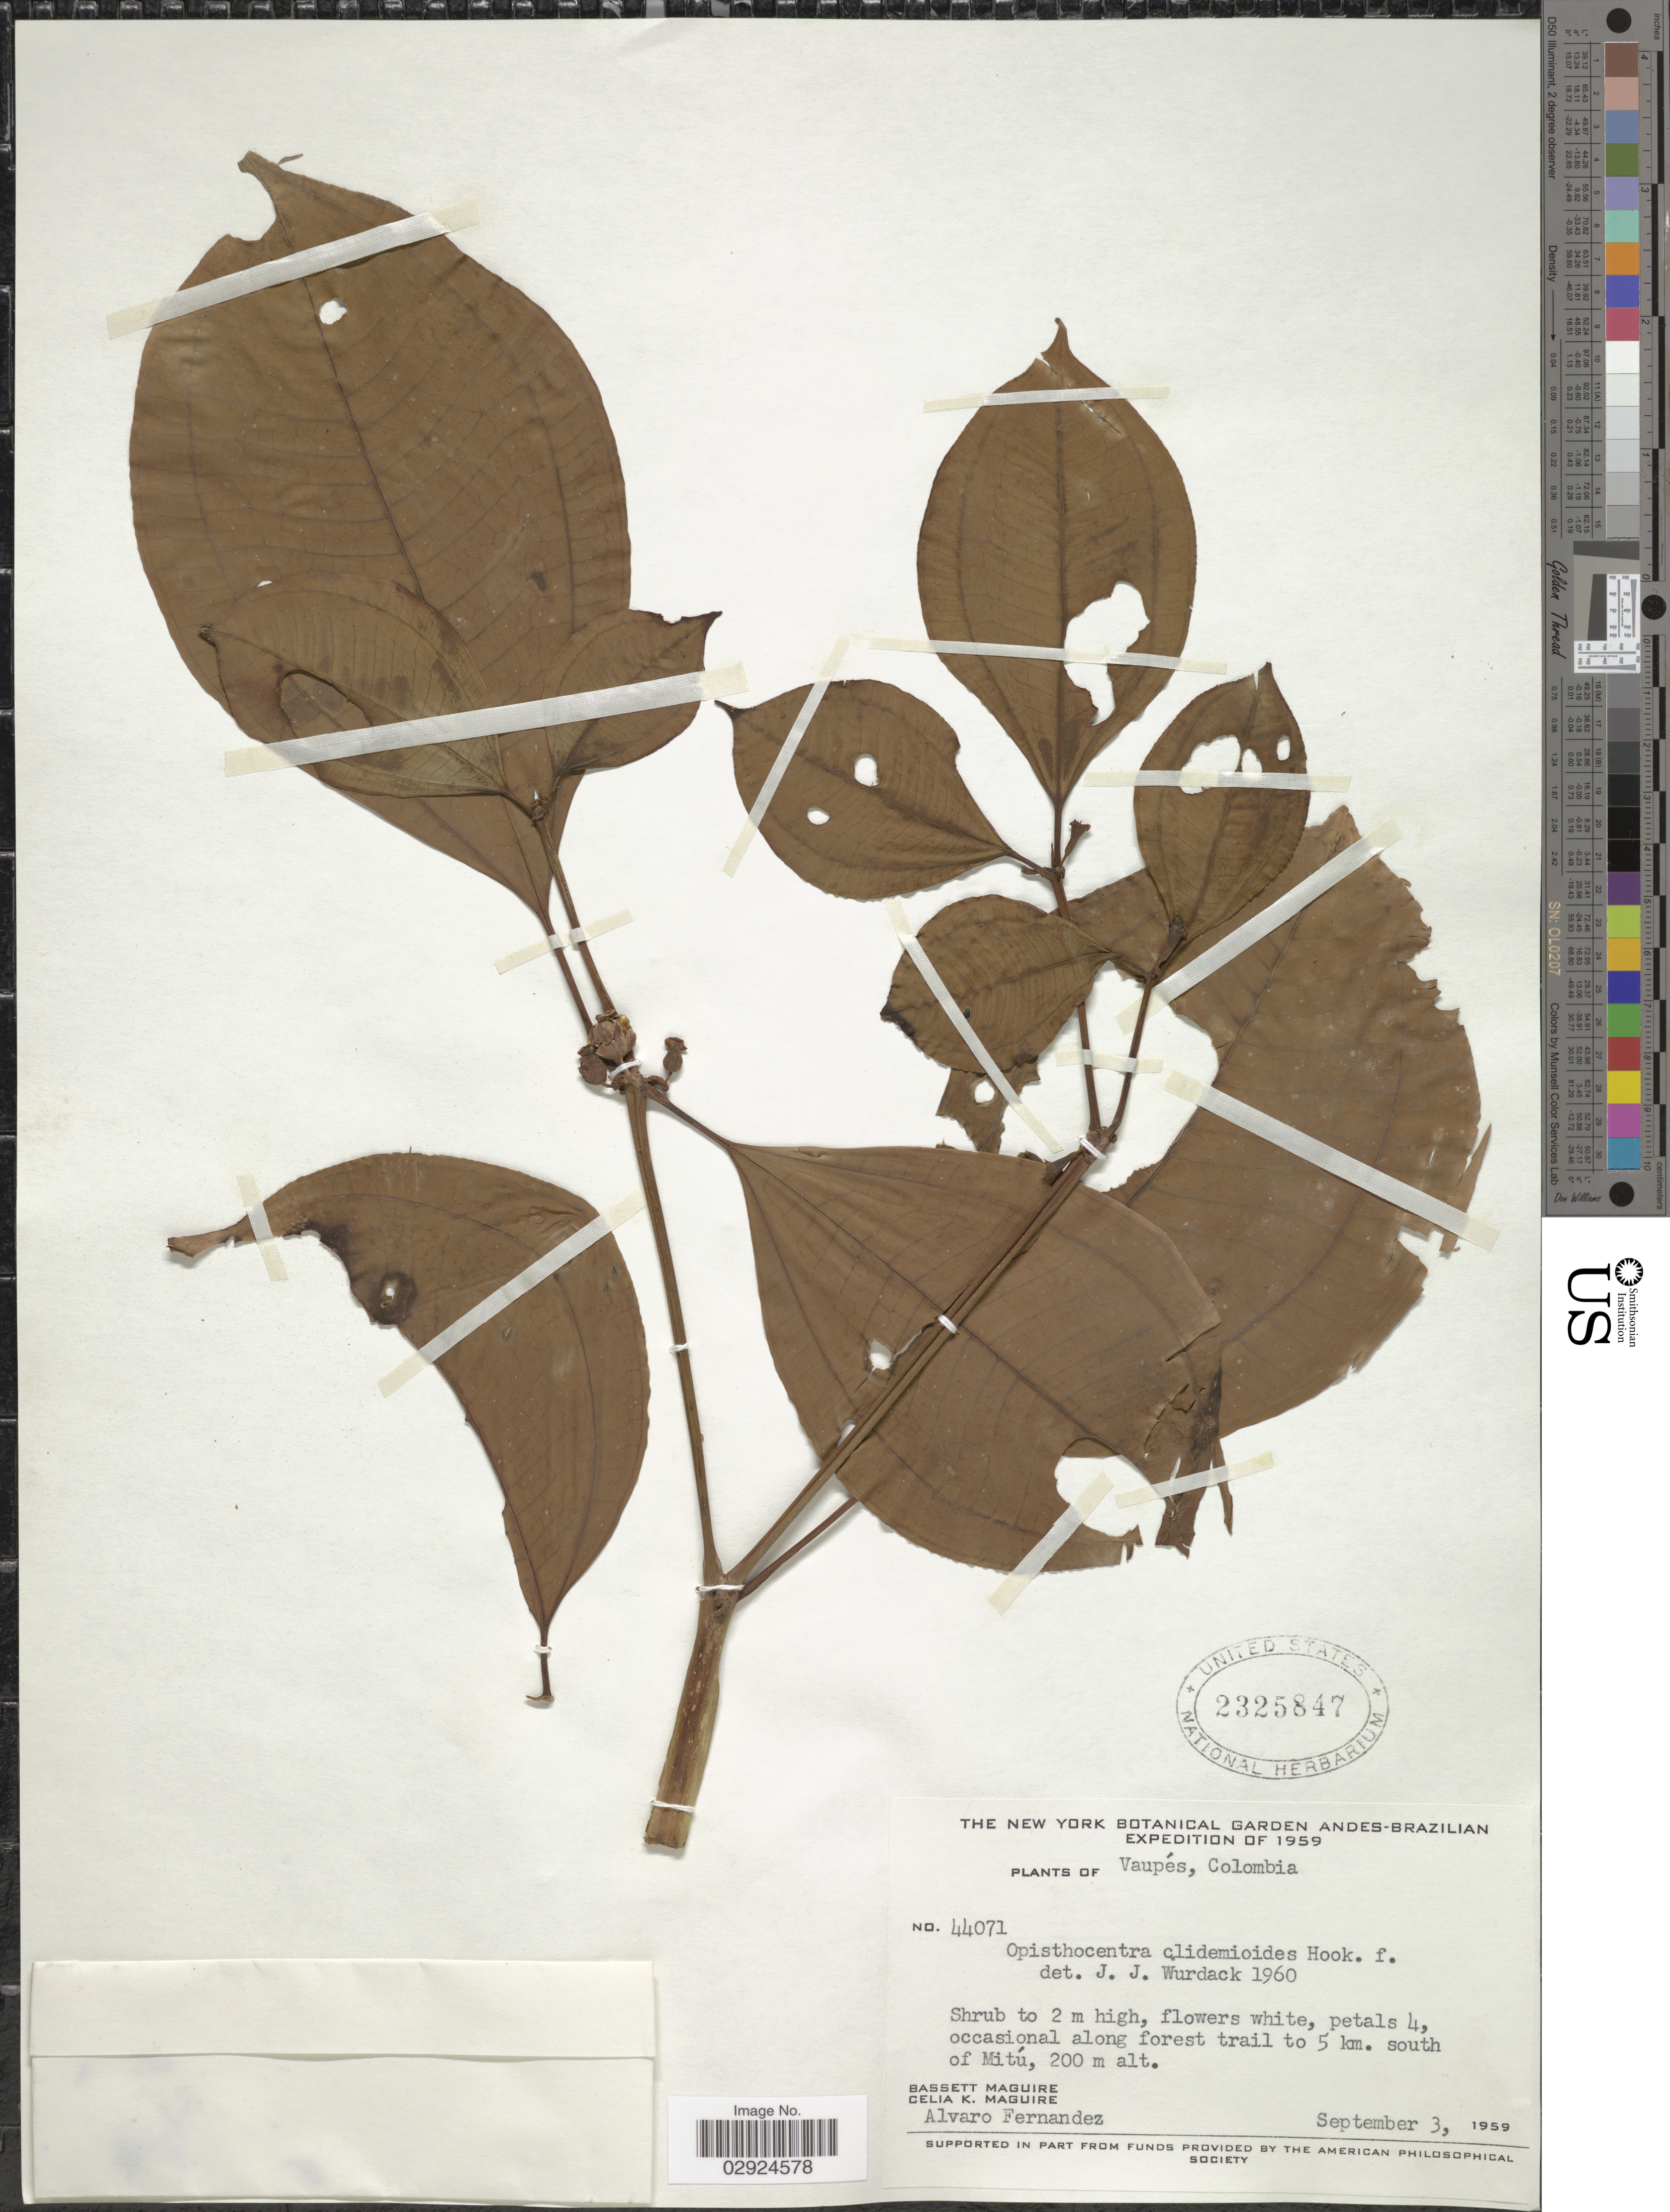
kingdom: Plantae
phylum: Tracheophyta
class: Magnoliopsida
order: Myrtales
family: Melastomataceae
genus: Opisthocentra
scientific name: Opisthocentra clidemioides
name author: Hook. f.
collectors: B. Maguire, C. K. Maguire & A. Fernandez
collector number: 44071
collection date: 1959-09-03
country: Colombia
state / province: Vaupés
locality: Petals 4, occasional along forest trail to 5 km. south of Mitú.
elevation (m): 200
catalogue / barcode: US 2325847